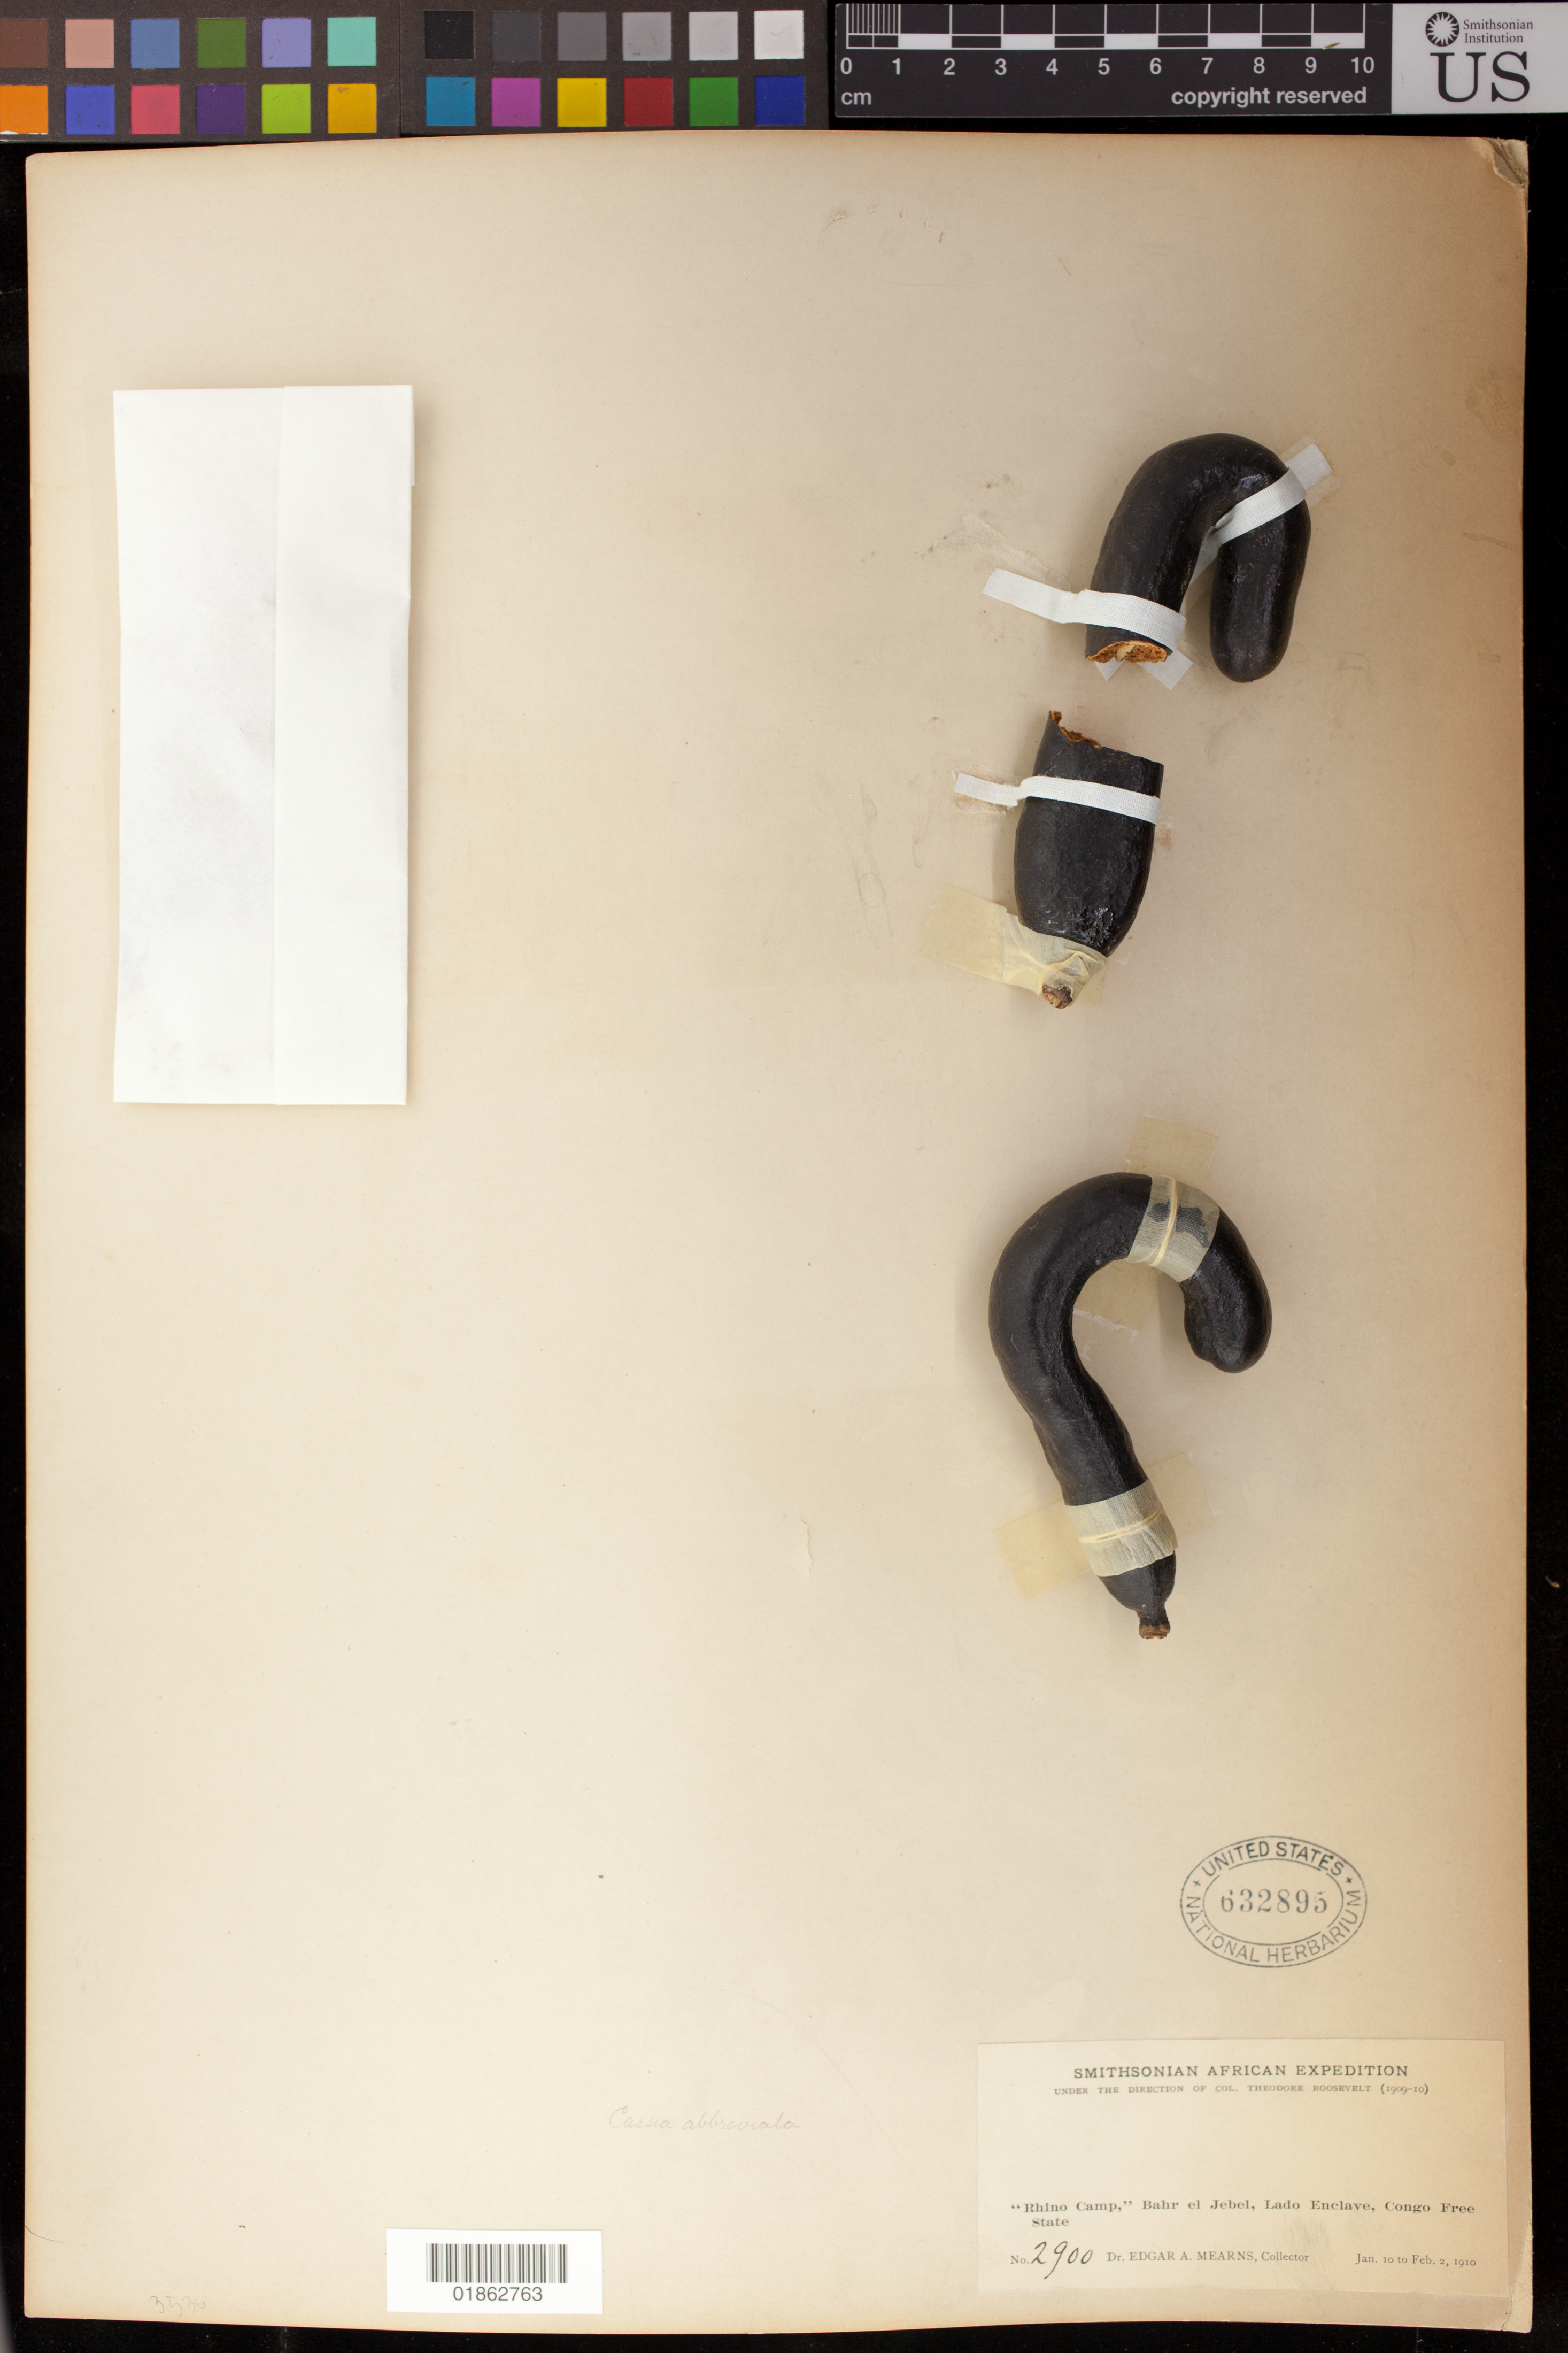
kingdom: Plantae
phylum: Tracheophyta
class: Magnoliopsida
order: Fabales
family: Fabaceae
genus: Cassia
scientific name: Cassia abbreviata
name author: Oliv.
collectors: E. A. Mearns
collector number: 2900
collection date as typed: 10 Jan 1910 to 02 Feb 1910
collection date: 1910-01-10/1910-02-02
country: South Sudan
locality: "Rhino Camp," Bahr el Jebel, Lado Enclave, Congo Free State.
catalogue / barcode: US 632895